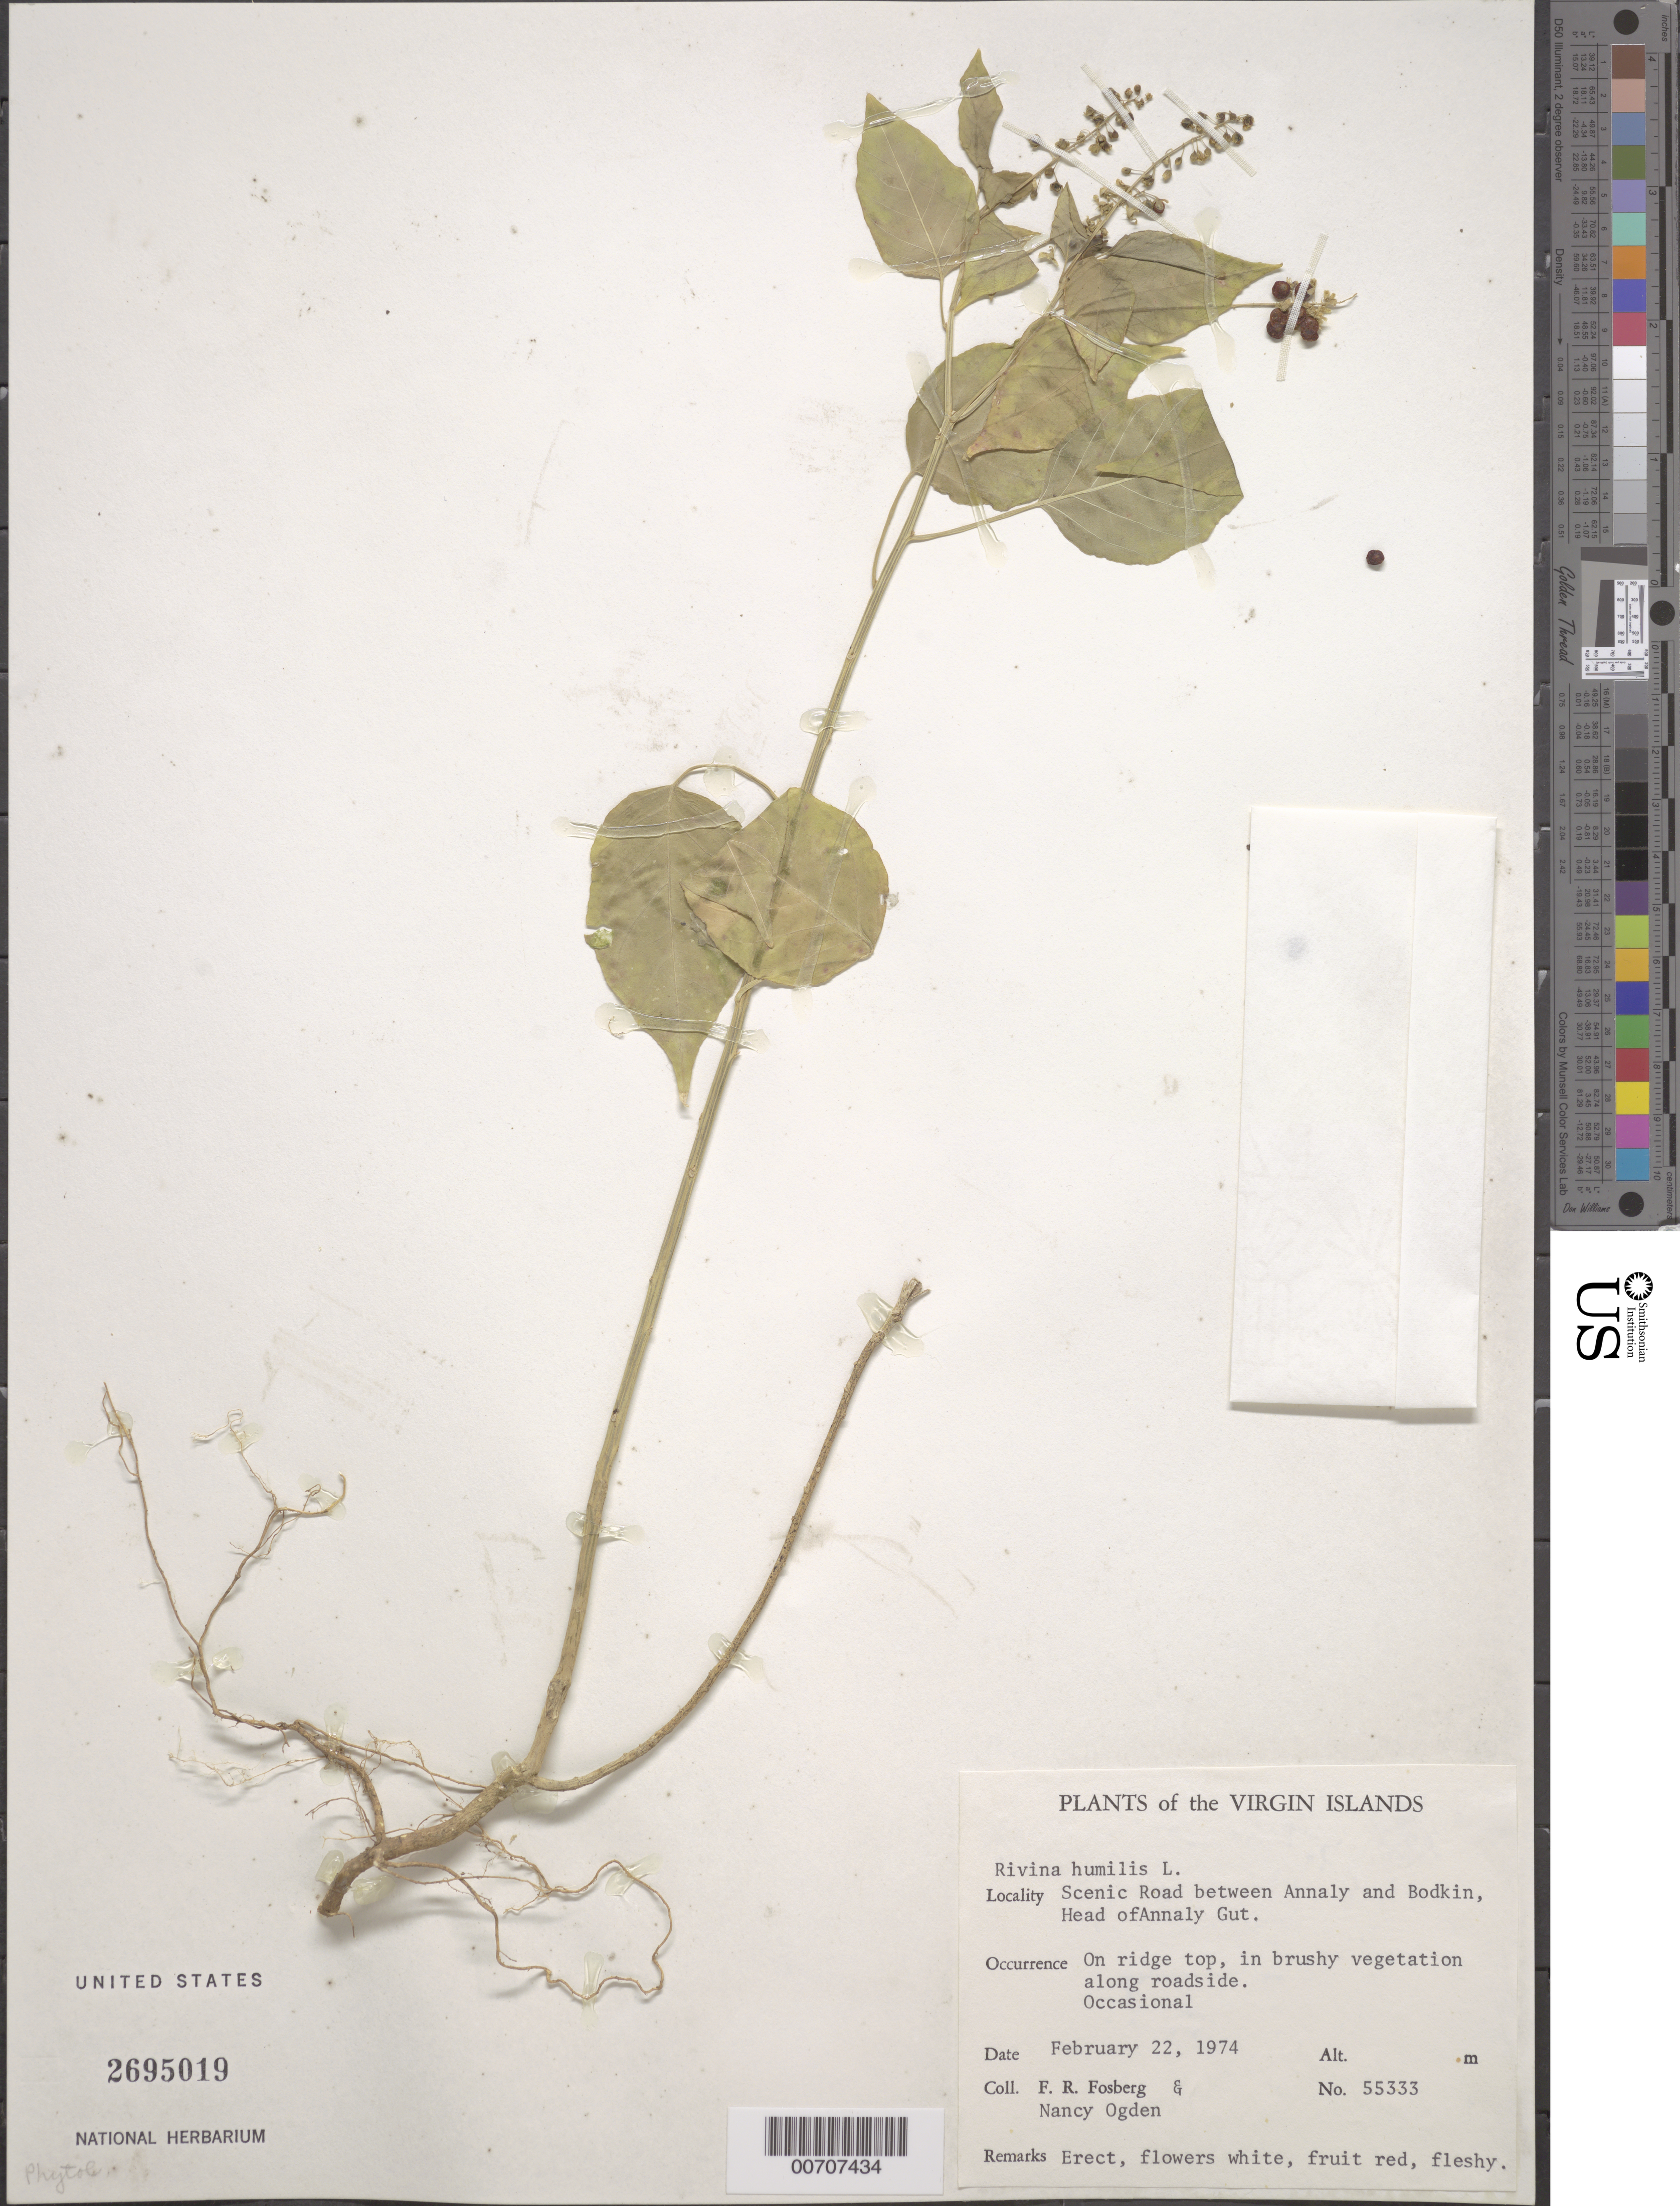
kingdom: Plantae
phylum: Tracheophyta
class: Magnoliopsida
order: Caryophyllales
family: Phytolaccaceae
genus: Rivina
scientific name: Rivina humilis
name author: L.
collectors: F. R. Fosberg & N. Ogden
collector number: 55333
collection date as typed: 22 Feb 1974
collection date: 1974-02-22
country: British Virgin Islands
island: Greater Antilles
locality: Scenic Road between Annaly and Bodkin, Head of Annaly Gut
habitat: On ridge top, in brushy vegetation along roadside.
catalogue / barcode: US 2695019